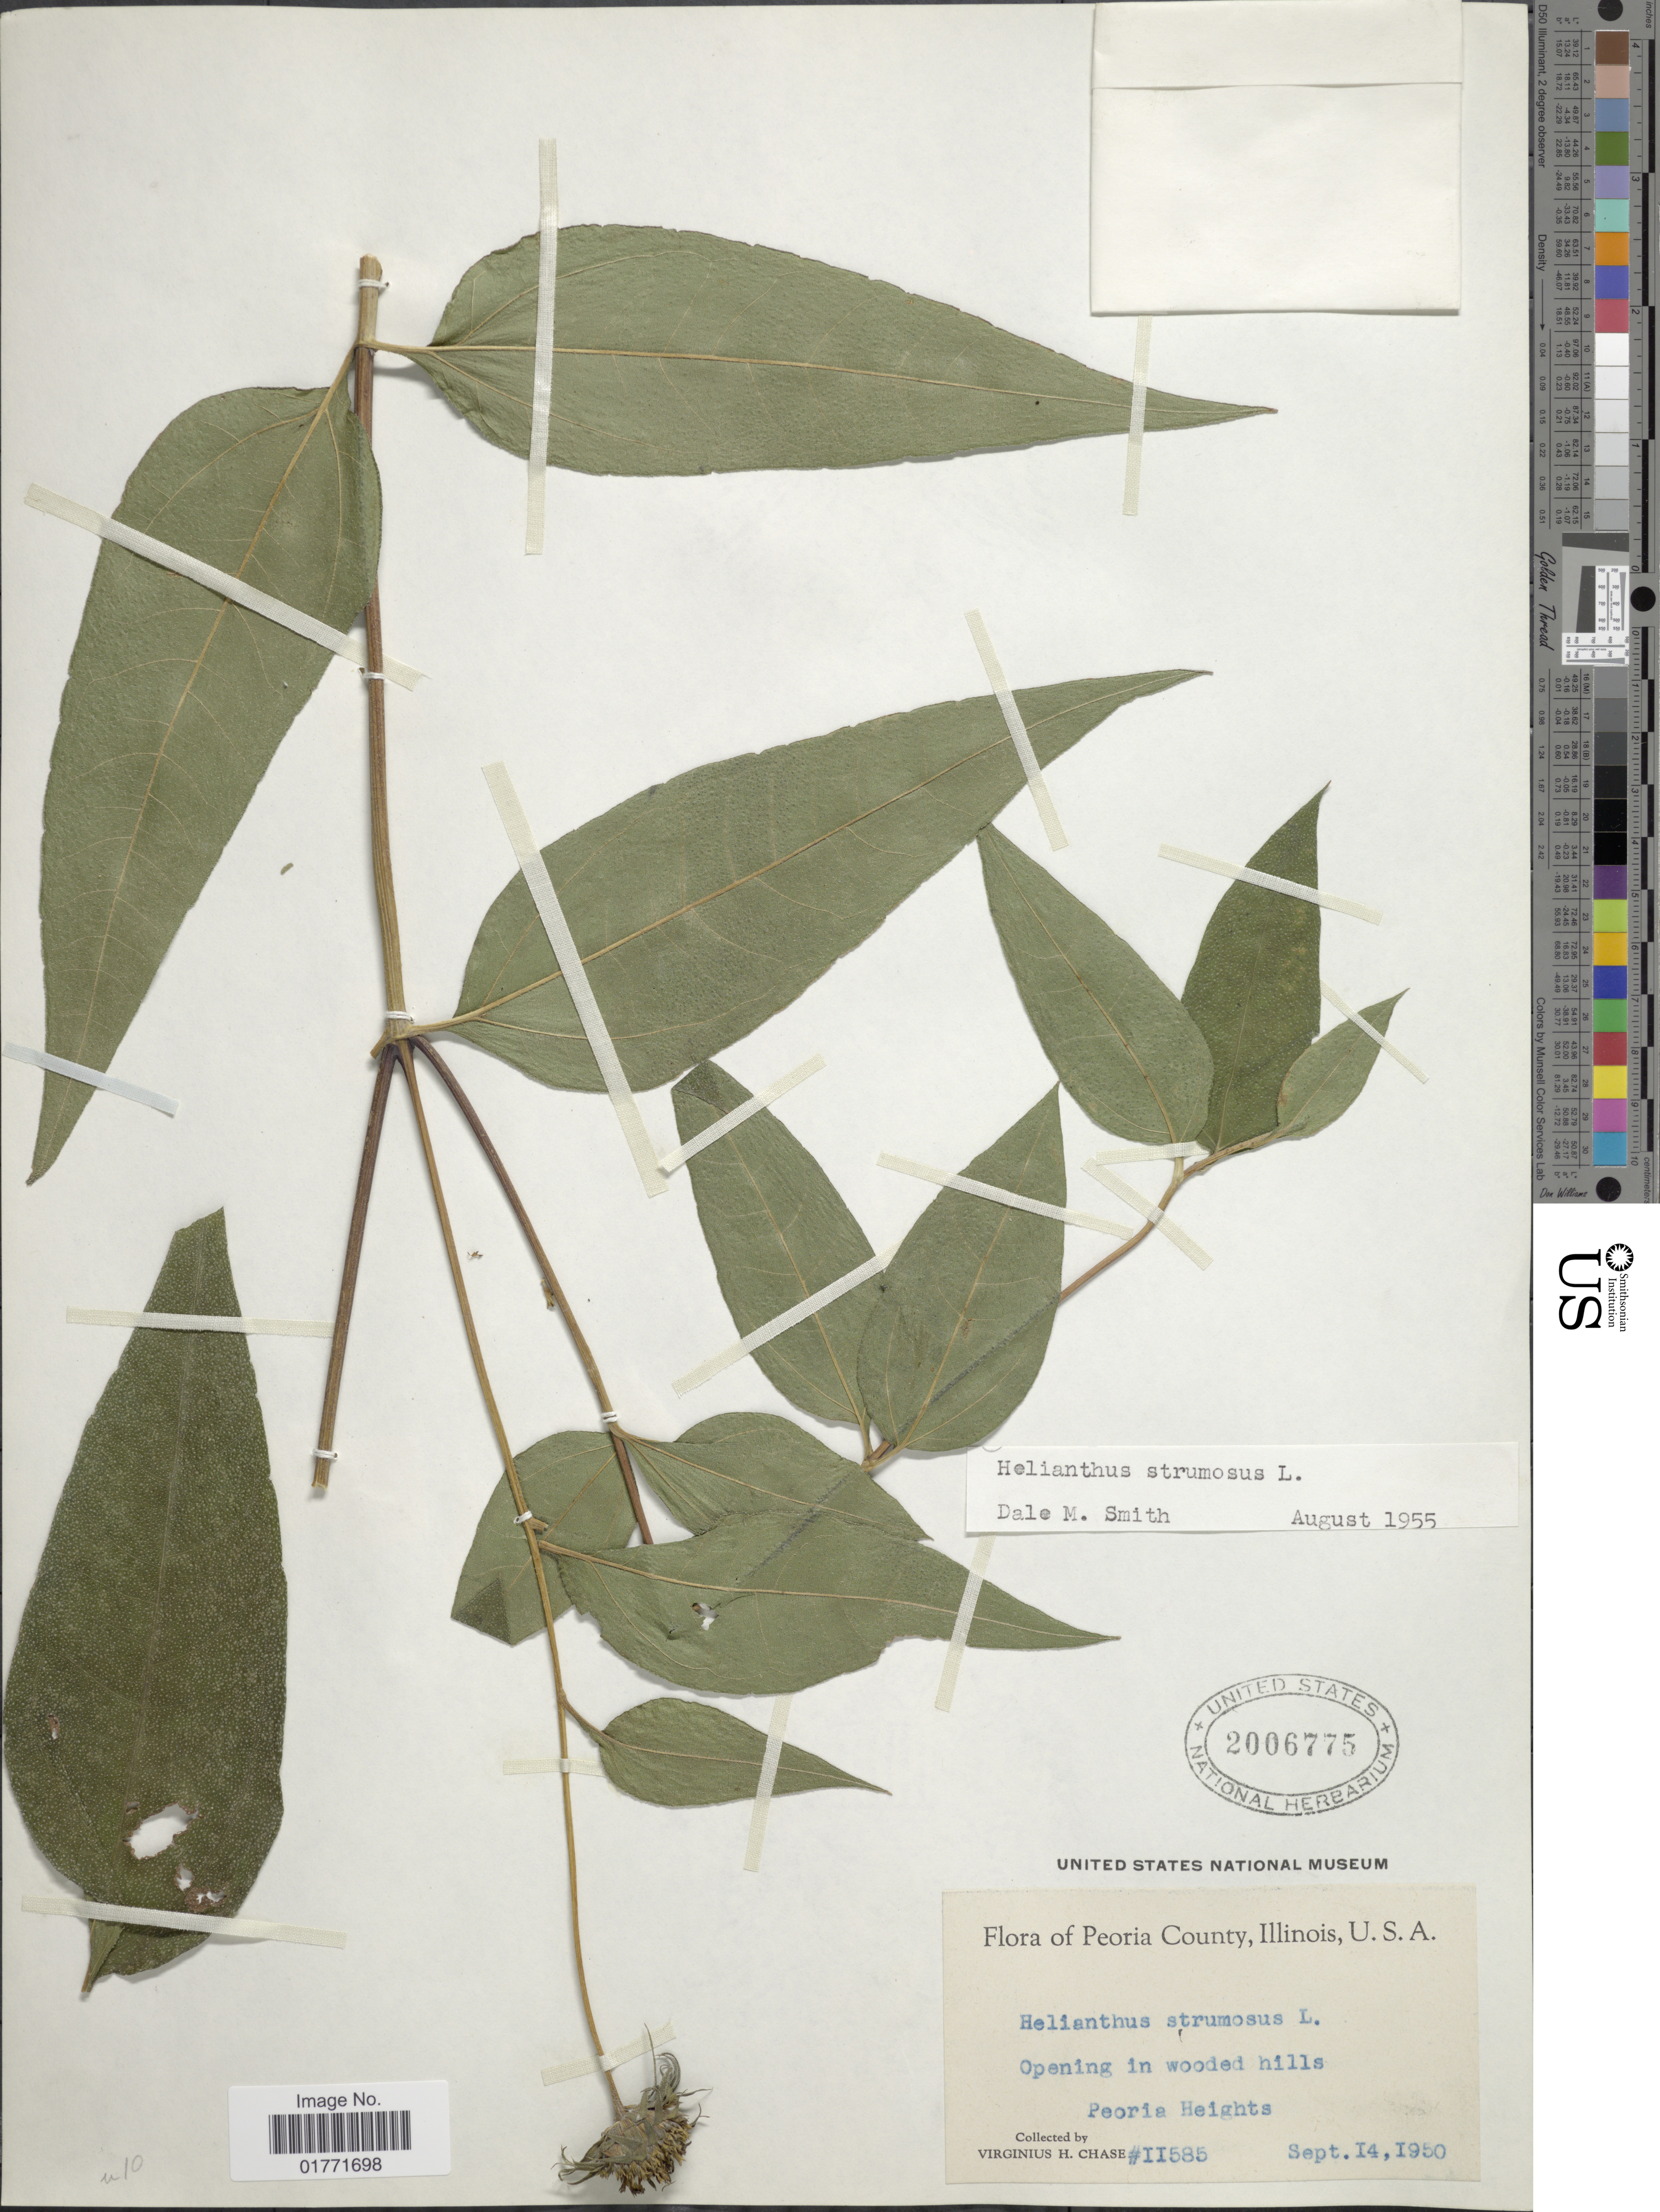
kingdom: Plantae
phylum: Tracheophyta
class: Magnoliopsida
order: Asterales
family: Asteraceae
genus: Helianthus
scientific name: Helianthus strumosus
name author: L.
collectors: V. H. Chase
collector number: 11585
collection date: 1950-09-14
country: United States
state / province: Illinois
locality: Peoria County, Illinois, U.S. A. Peoria Heights.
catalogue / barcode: US 2006775